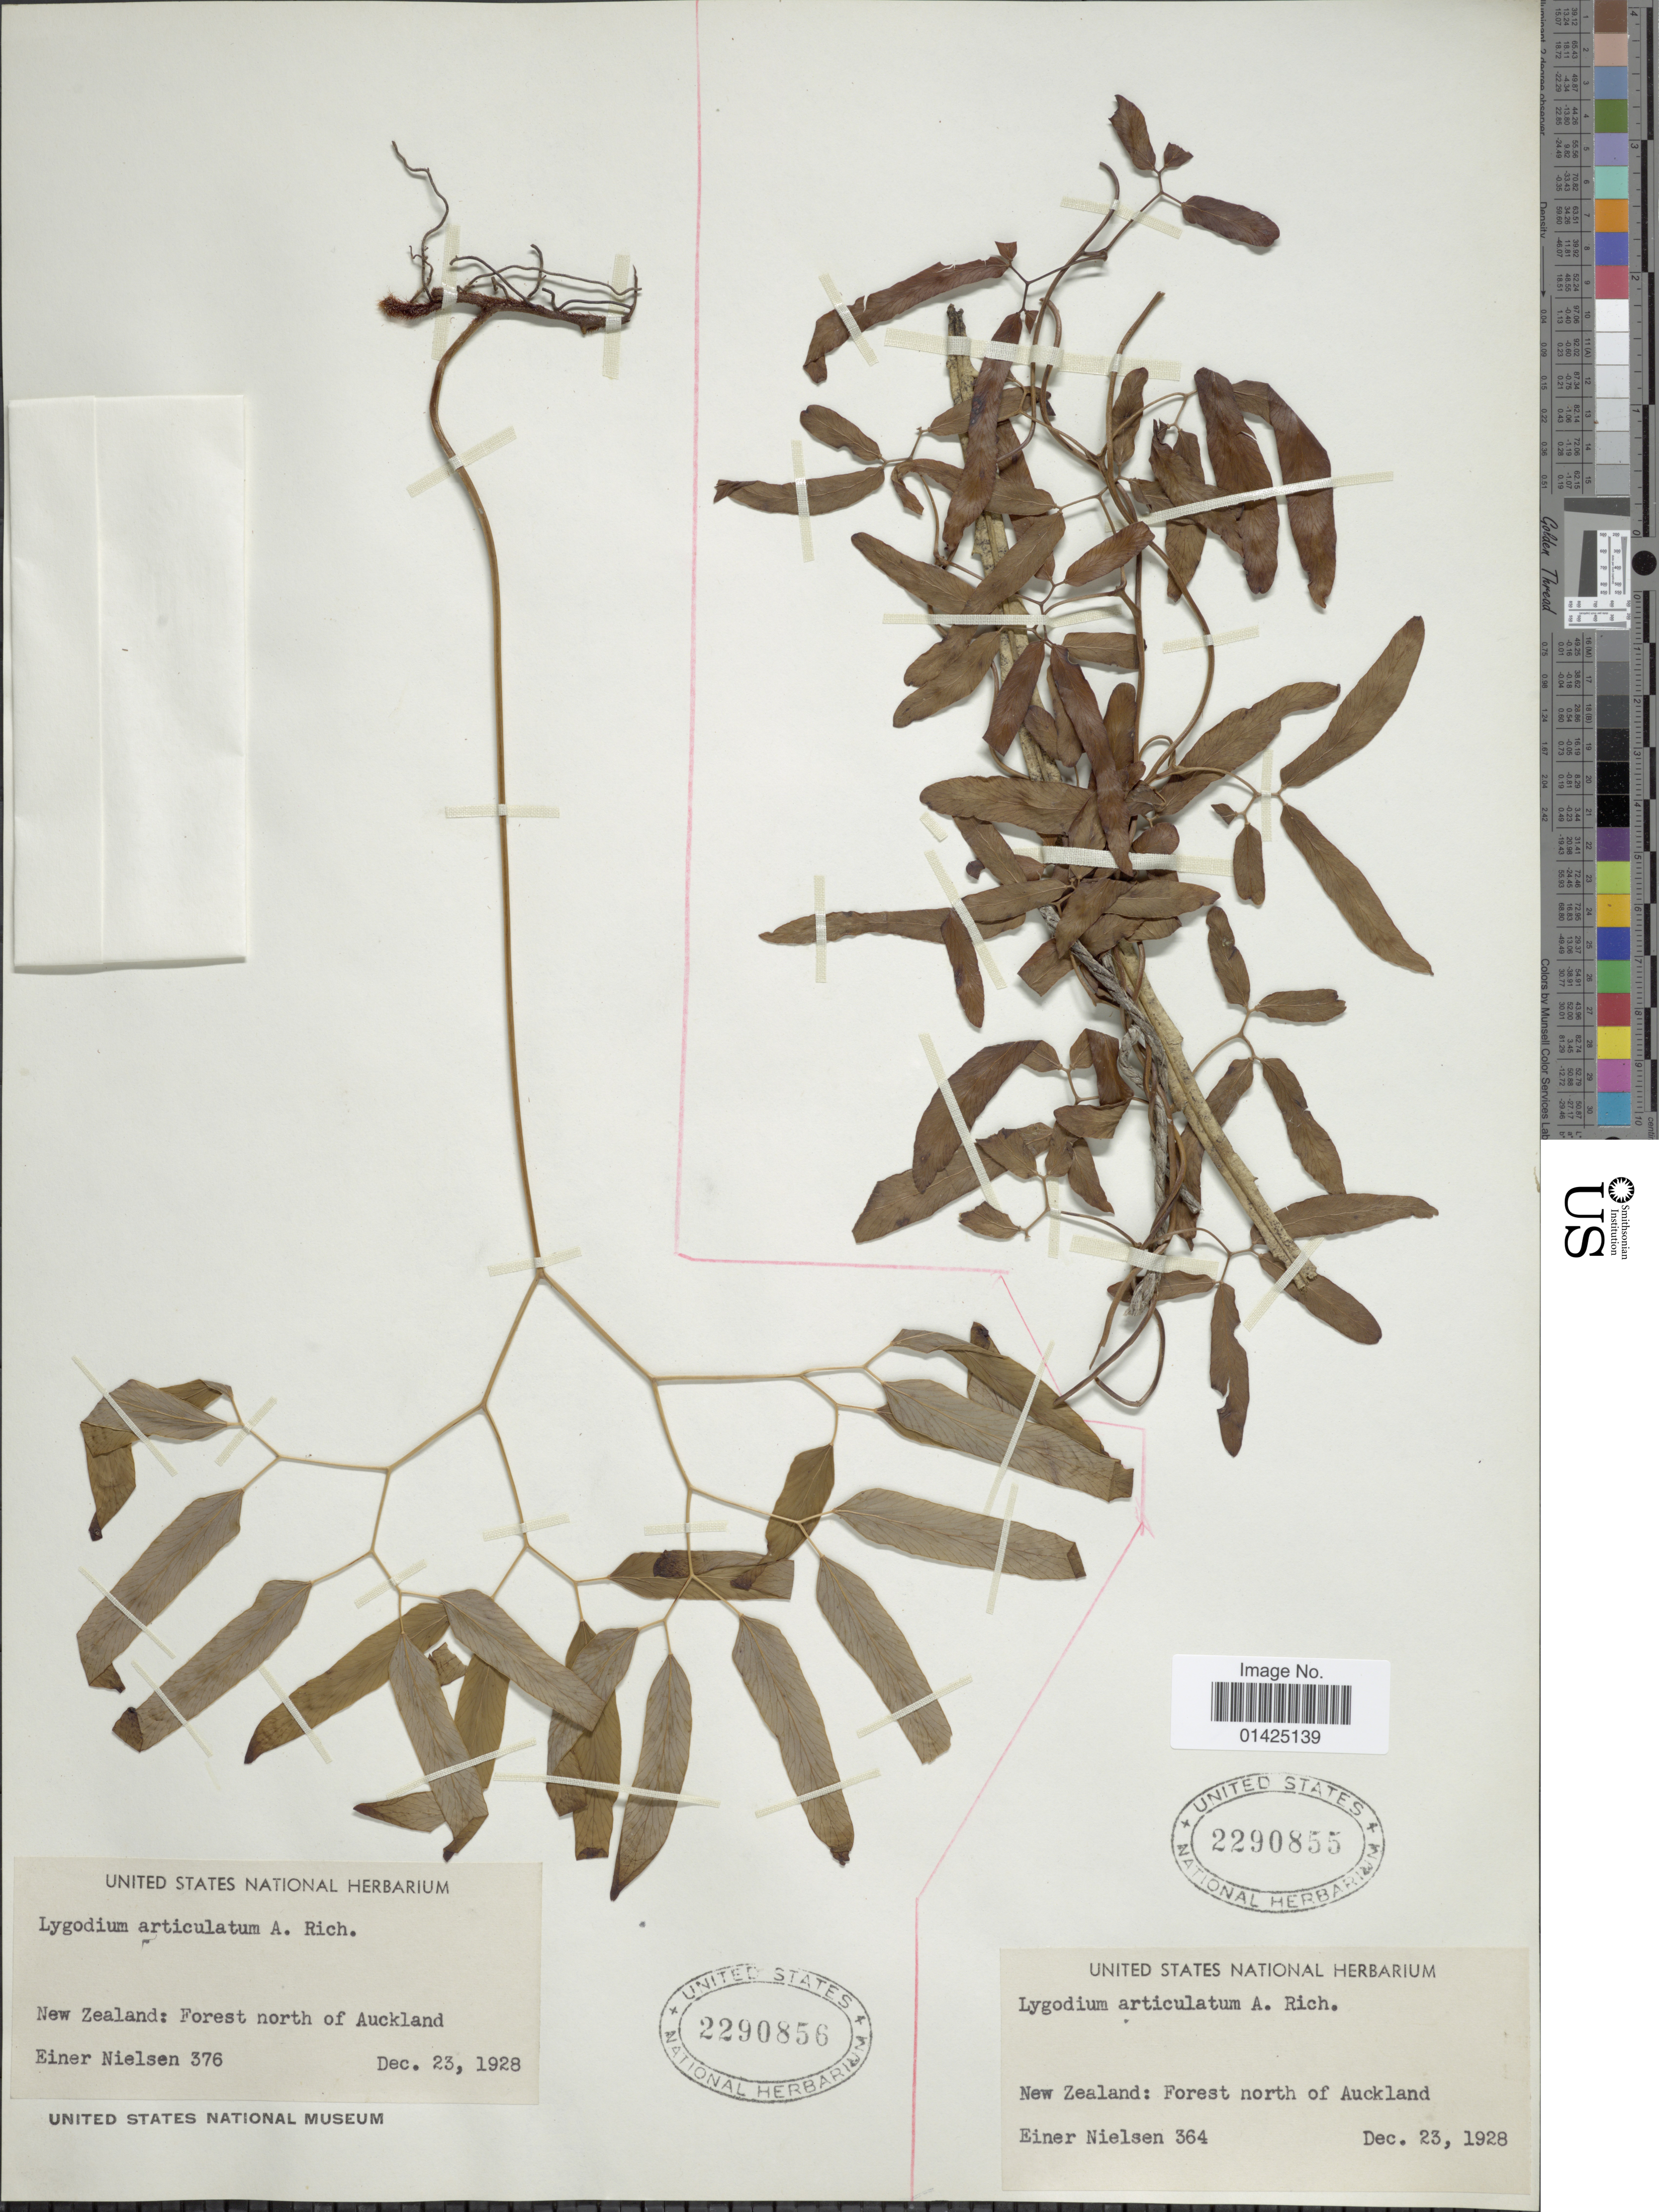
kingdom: Plantae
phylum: Tracheophyta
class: Polypodiopsida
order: Schizaeales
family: Lygodiaceae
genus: Lygodium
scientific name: Lygodium articulatum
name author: A. Rich.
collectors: E. Nielsen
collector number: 364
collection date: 1928-12-23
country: New Zealand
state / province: Auckland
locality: Forest north of Auckland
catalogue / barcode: US 2290855